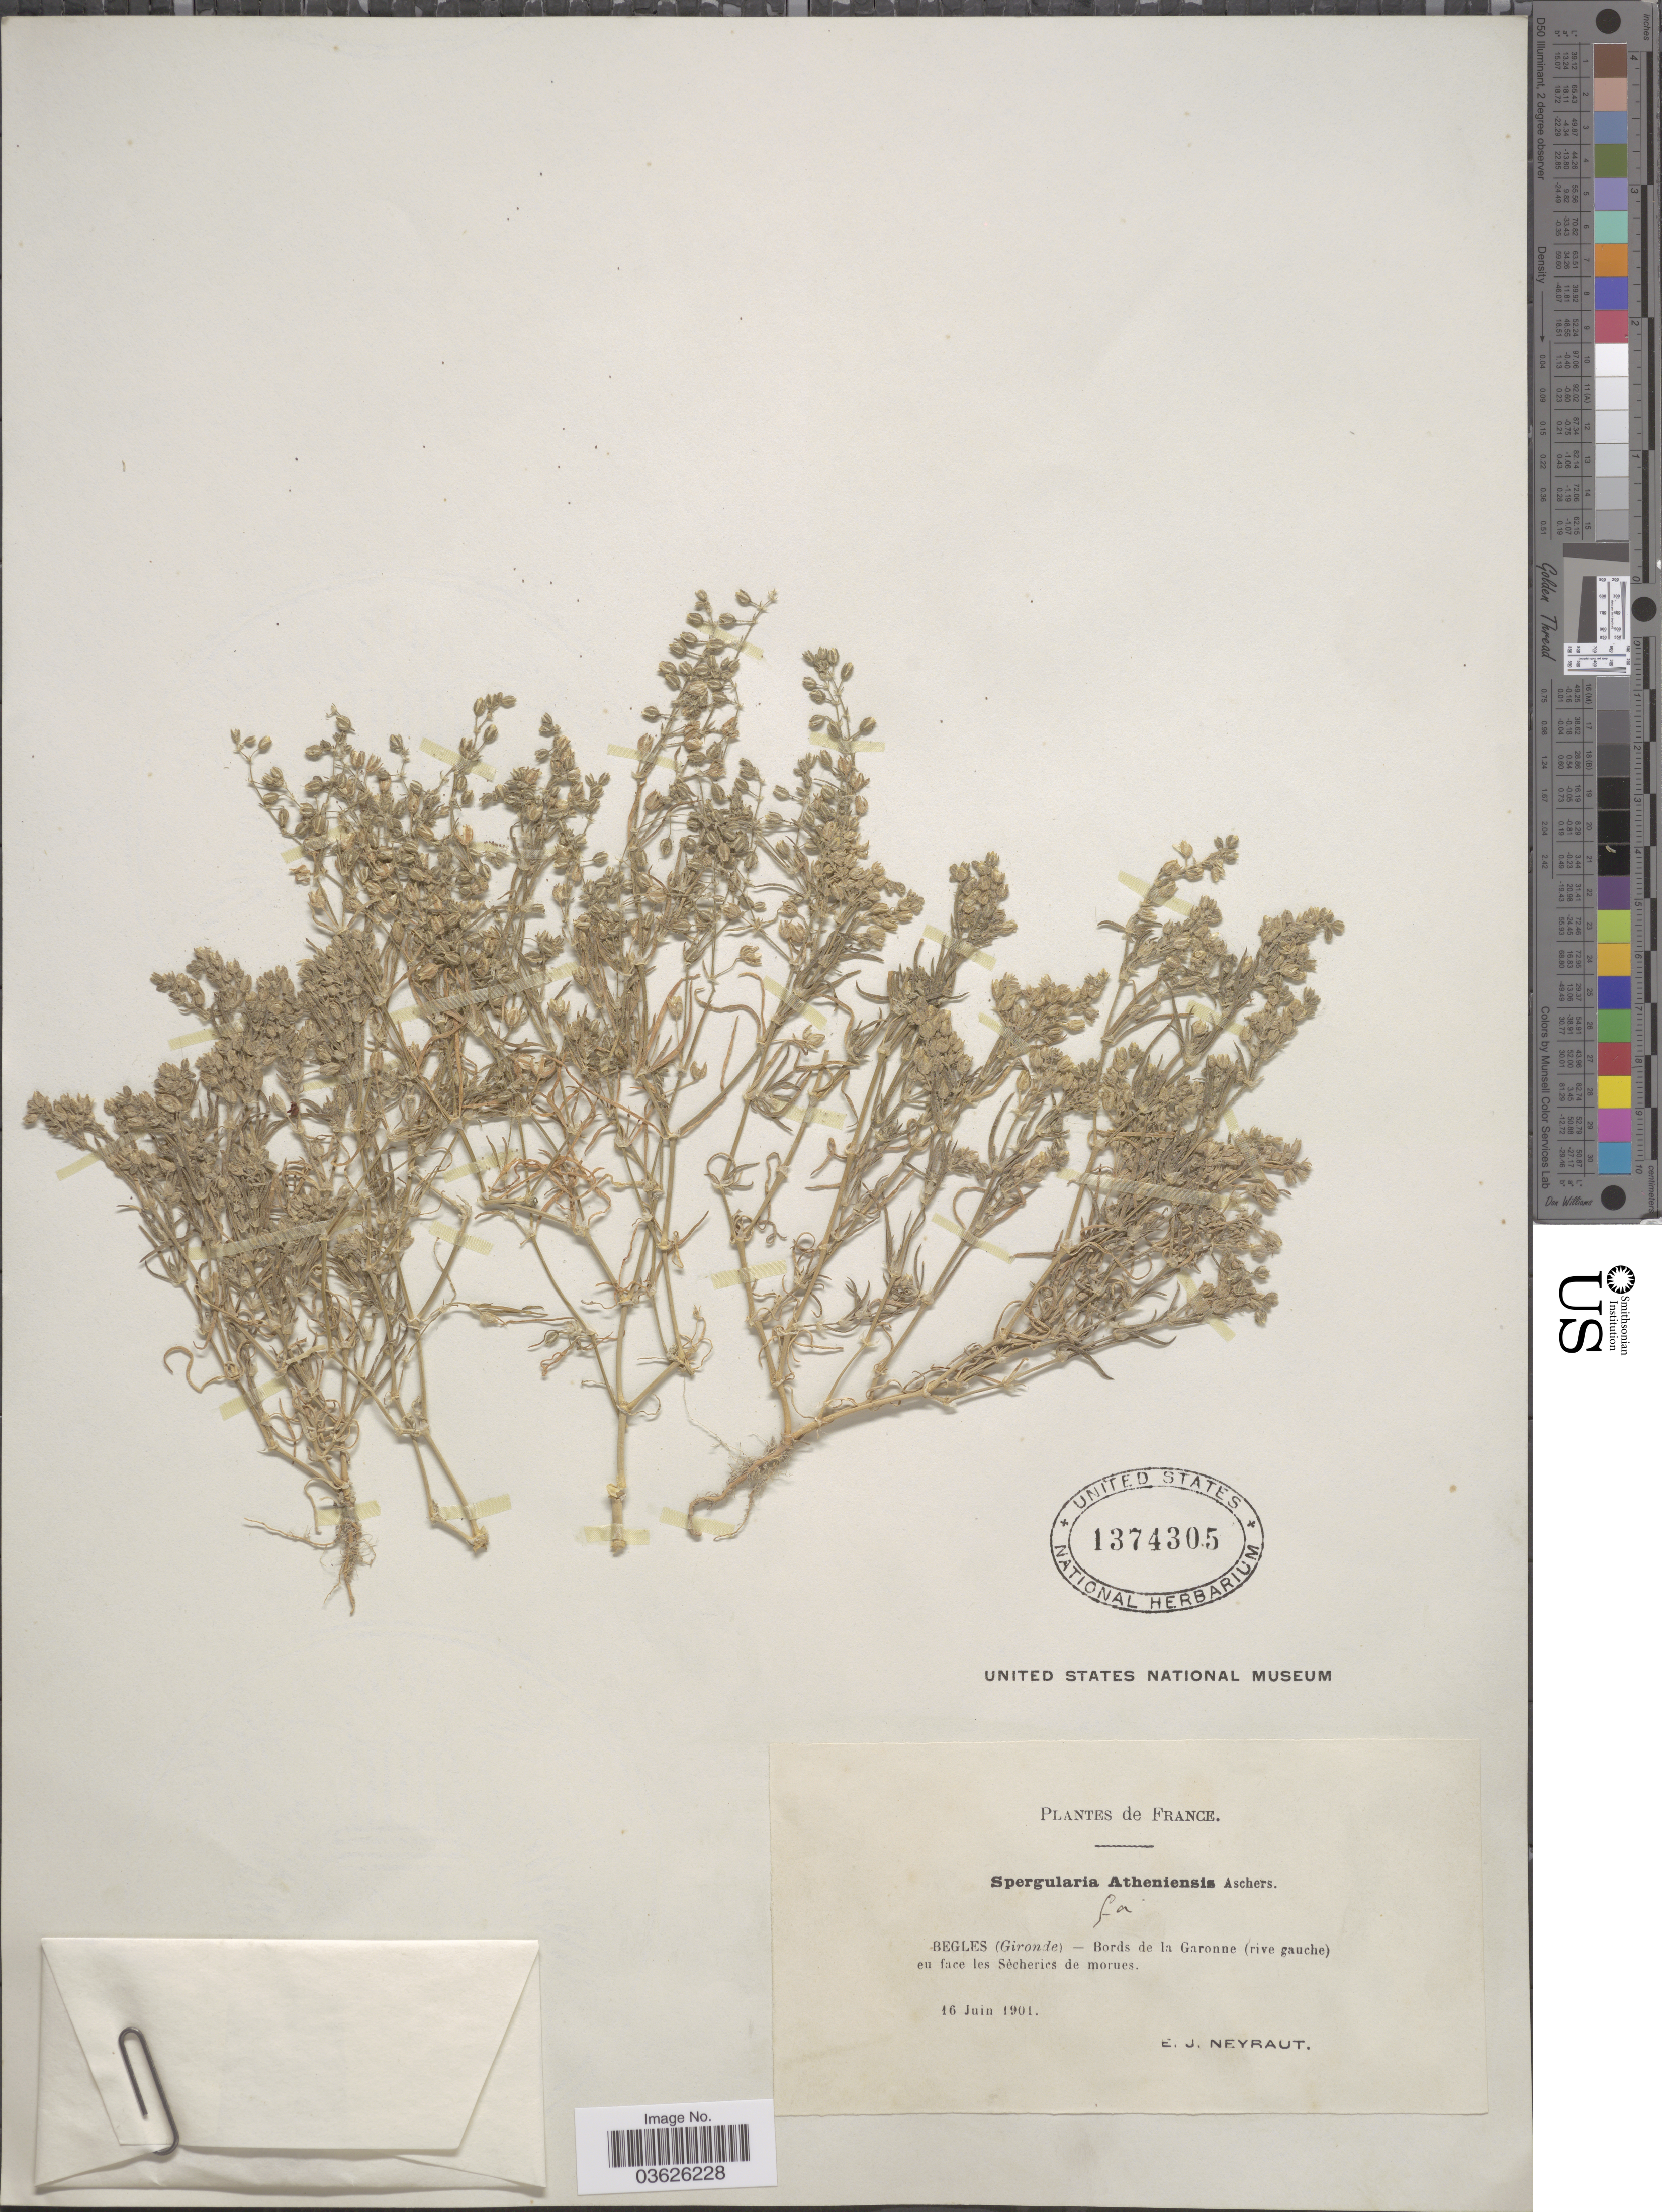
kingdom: Plantae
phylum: Tracheophyta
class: Magnoliopsida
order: Caryophyllales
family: Caryophyllaceae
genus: Spergularia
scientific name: Spergularia atheniensis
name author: Aschers. & Schweinf.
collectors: E. Neyraut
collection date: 1901-06-16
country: France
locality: Begles (Gironde) - Bords de la Garonne (rive gauche) eu face les Sècheries de morues.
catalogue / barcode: US 1374305